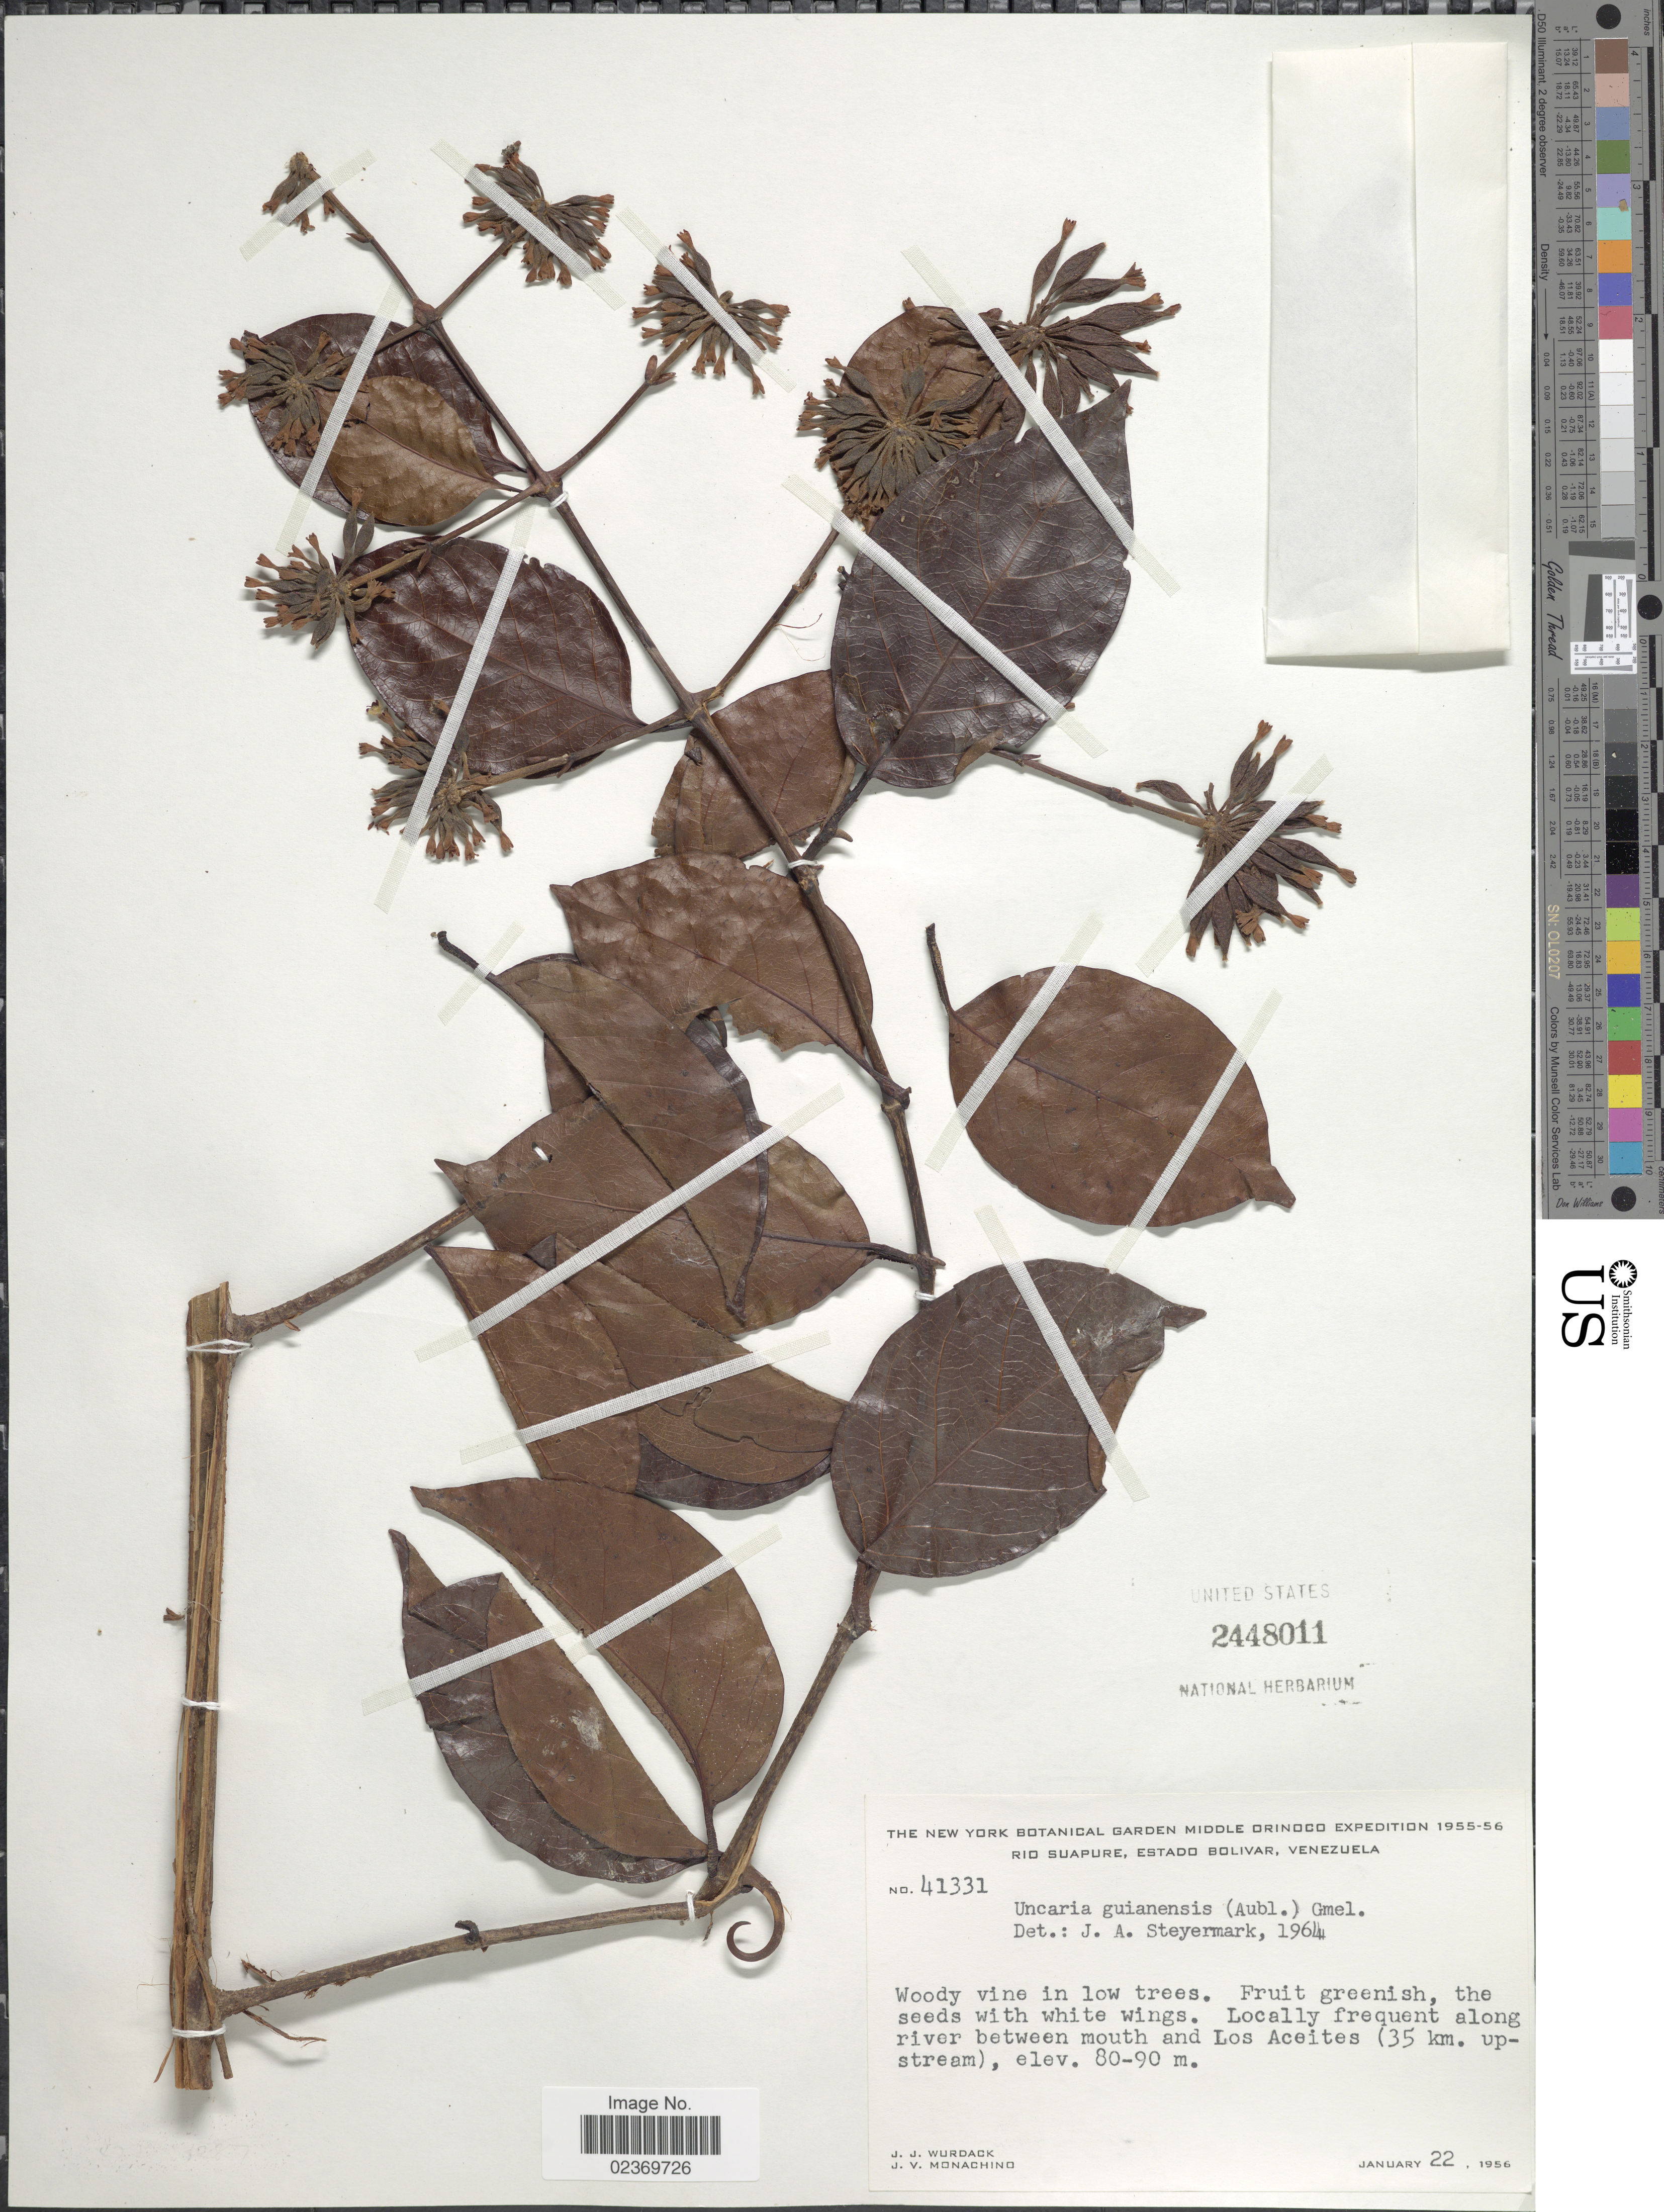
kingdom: Plantae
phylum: Tracheophyta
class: Magnoliopsida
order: Gentianales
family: Rubiaceae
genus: Uncaria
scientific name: Uncaria guianensis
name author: (Aubl.) J.F. Gmel.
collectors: J. J. Wurdack & J. V. Monachino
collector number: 41331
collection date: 1956-01-22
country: Venezuela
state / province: Bolivar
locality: Rio Suapure, along river between mouth and Los Aceites (35 km. upstream)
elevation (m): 80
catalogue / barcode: US 2448011